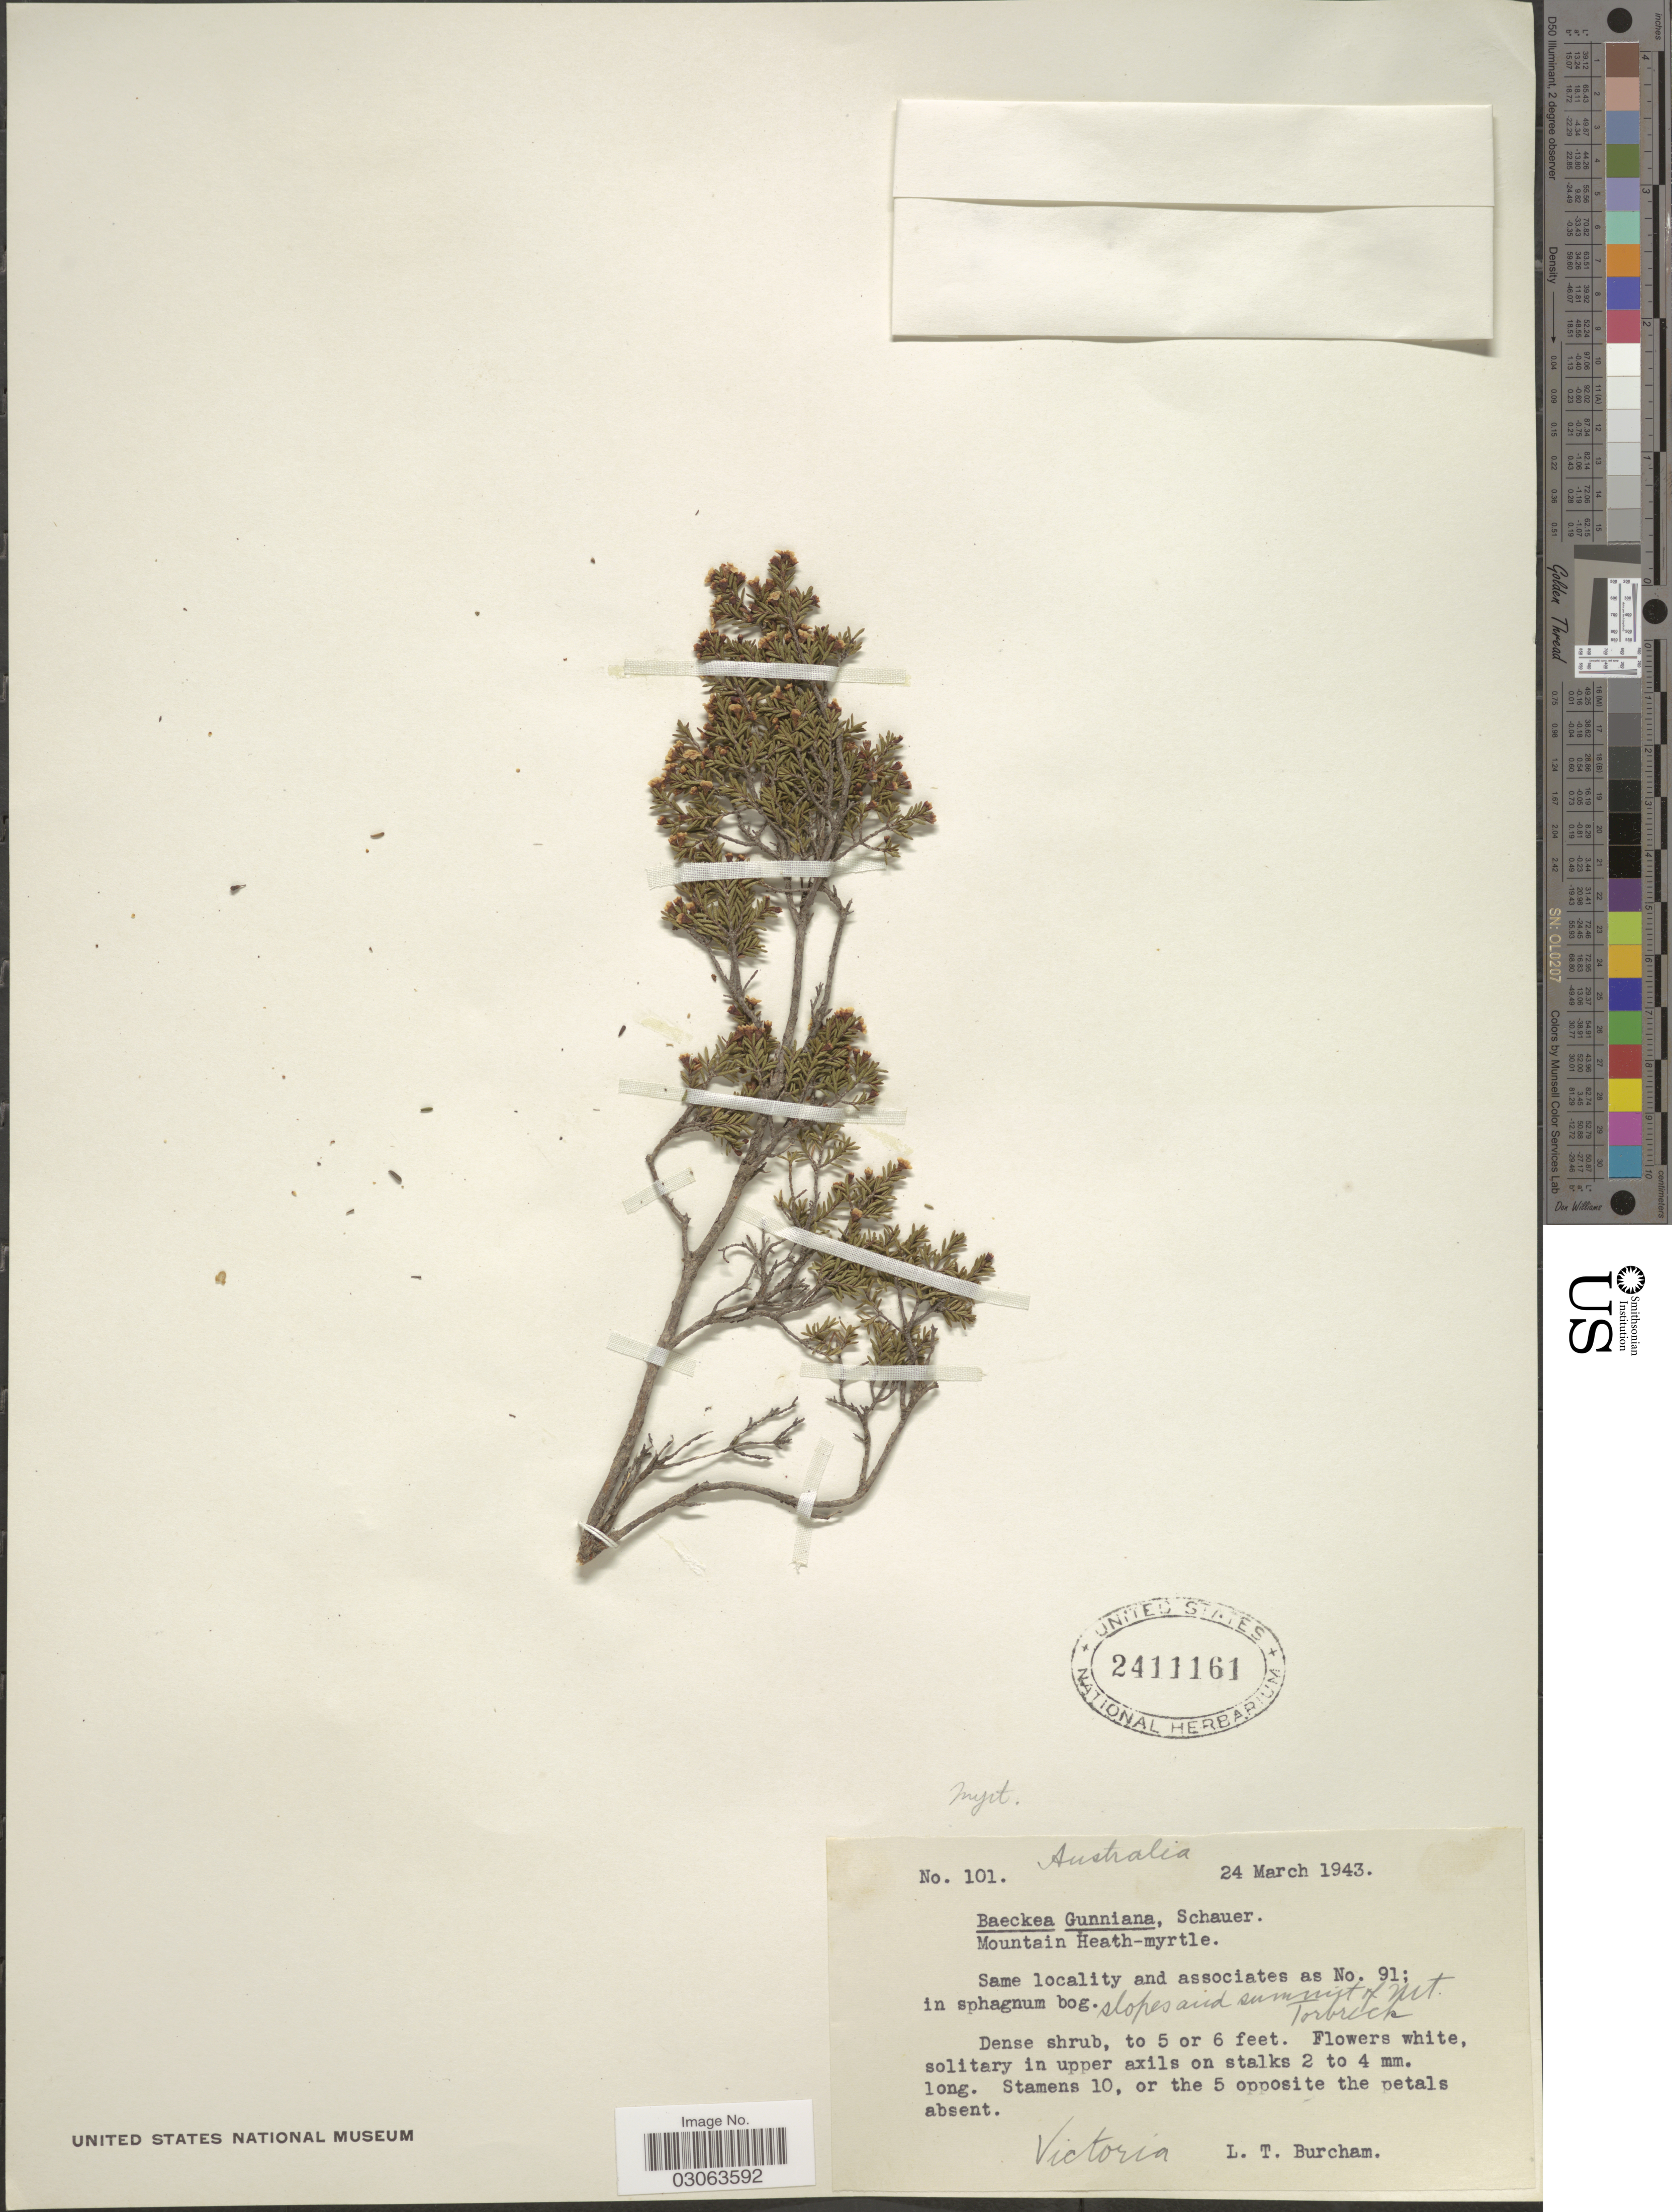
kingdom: Plantae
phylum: Tracheophyta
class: Magnoliopsida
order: Myrtales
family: Myrtaceae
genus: Baeckea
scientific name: Baeckea gunniana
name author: Schauer ex Walp.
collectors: L. Burcham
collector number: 101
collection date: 1943-03-24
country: Australia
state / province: Victoria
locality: Victoria.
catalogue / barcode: US 2411161